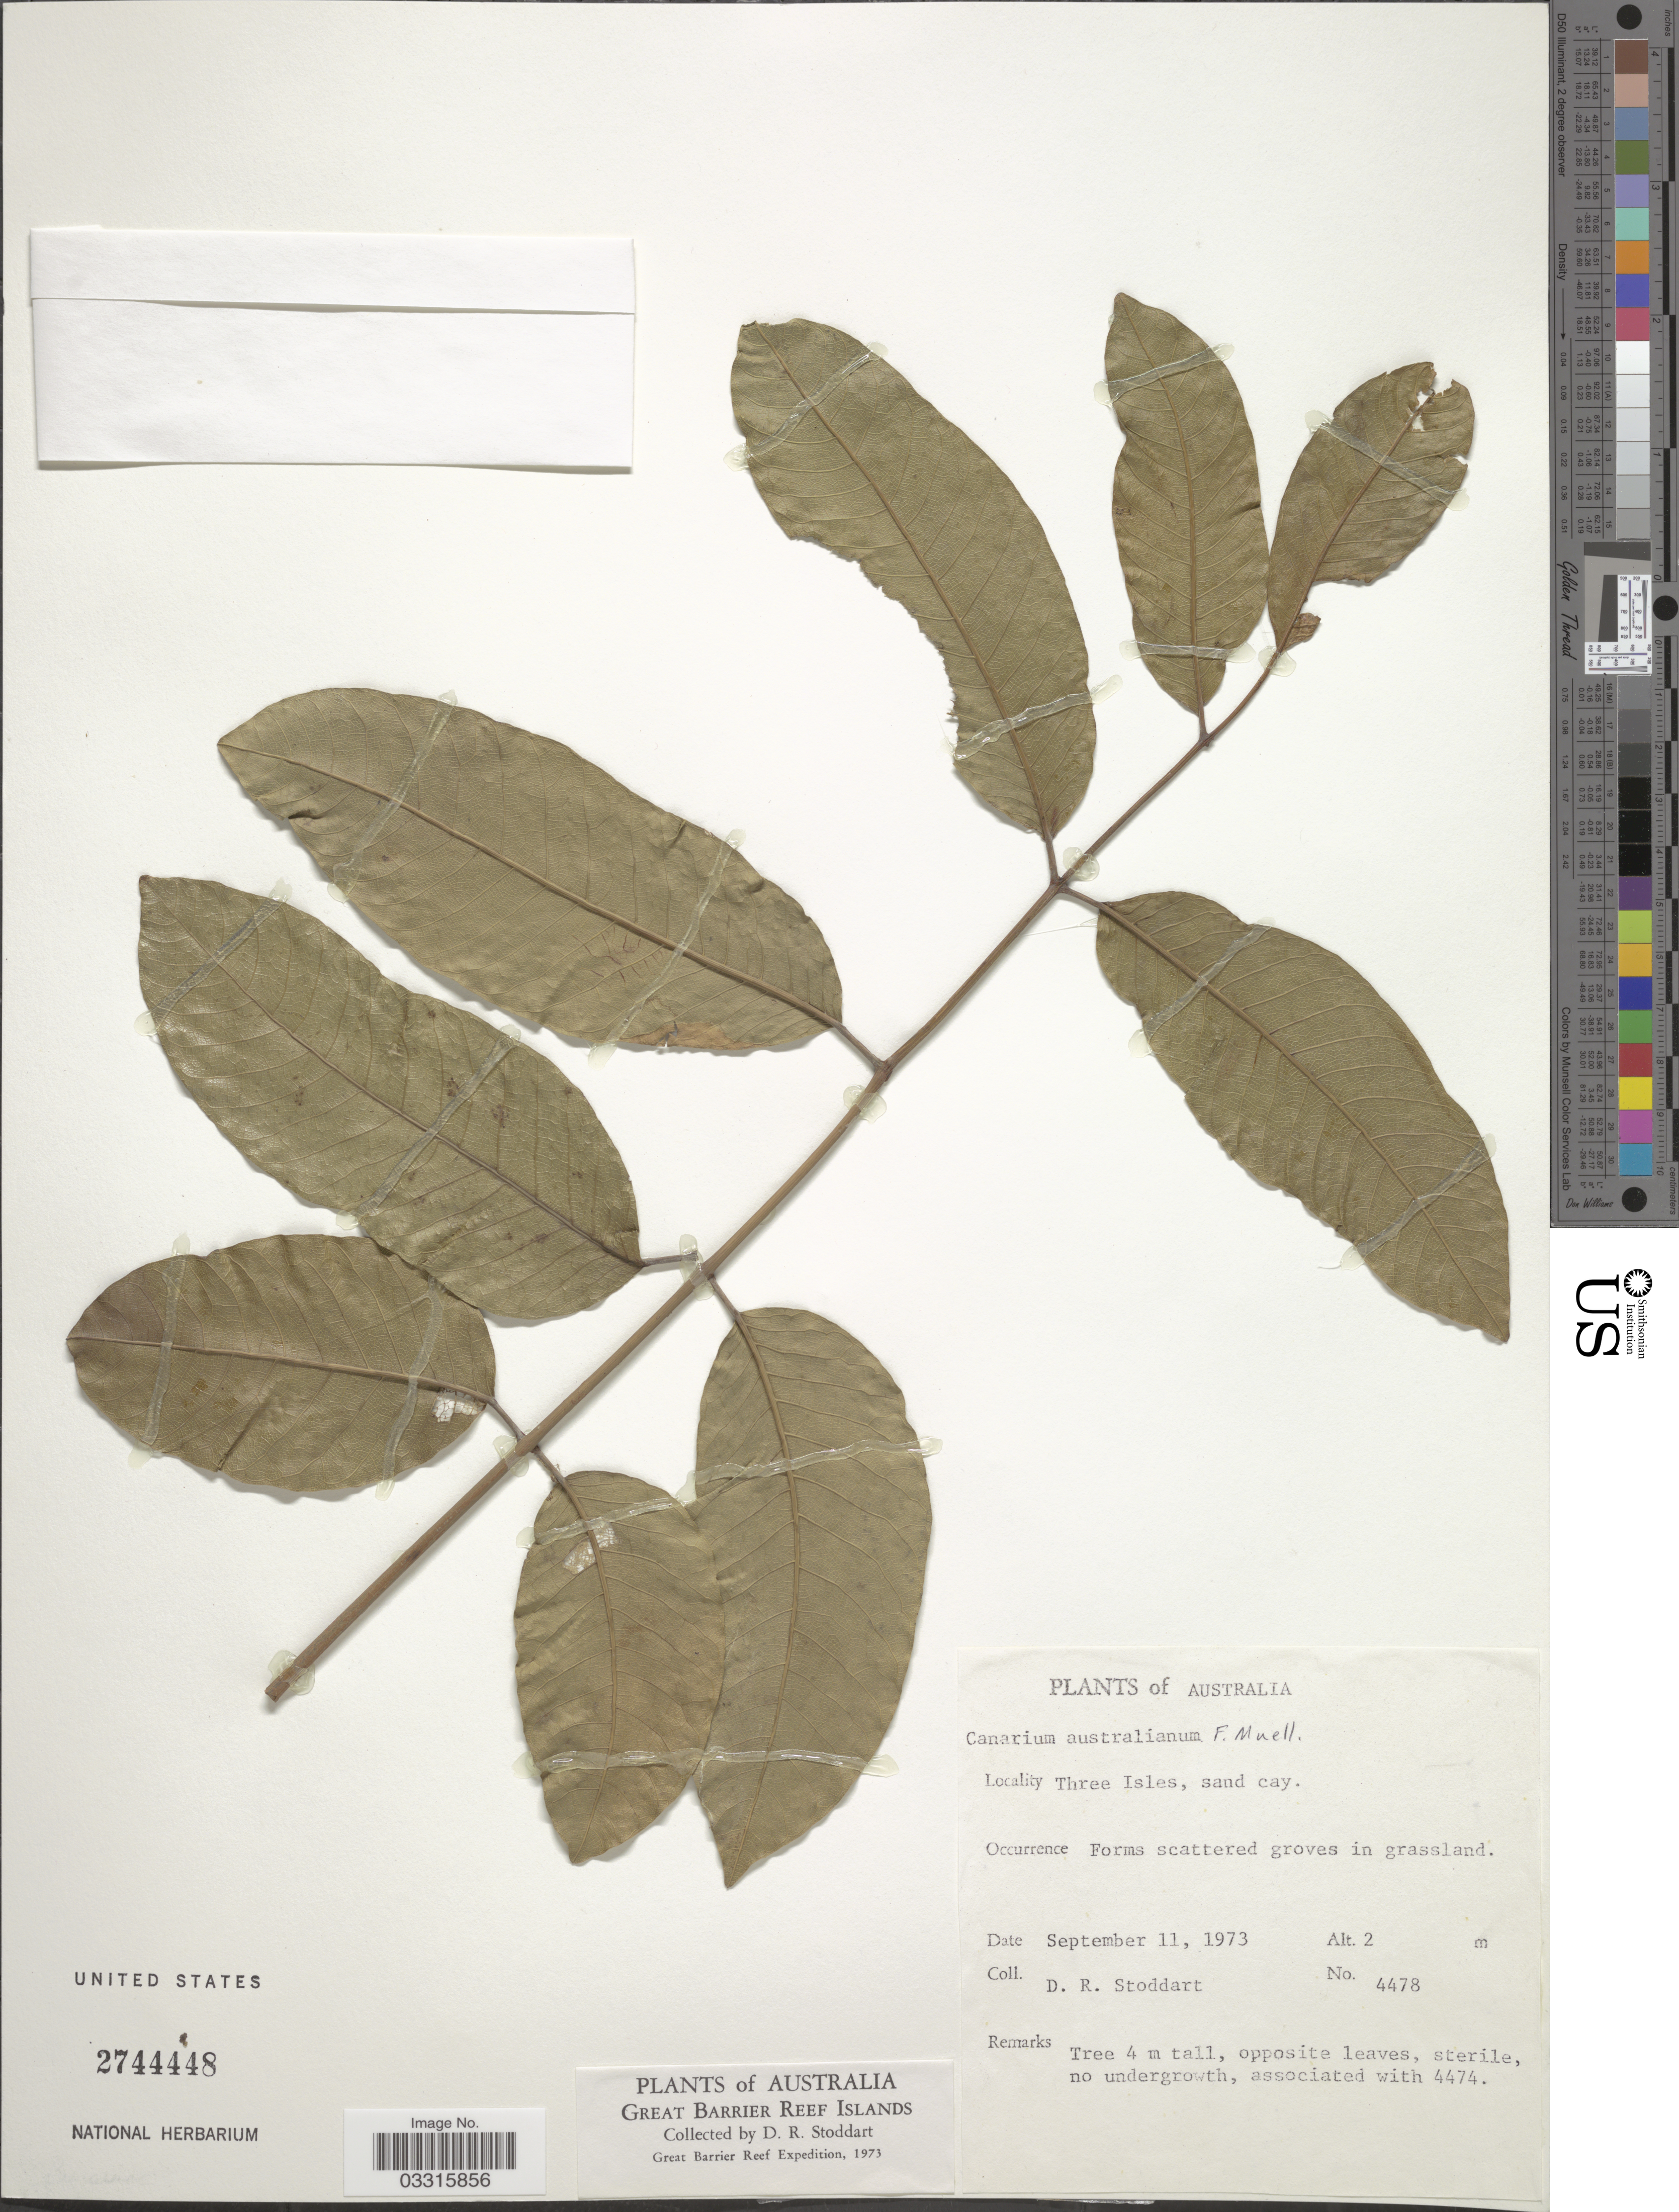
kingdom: Plantae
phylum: Tracheophyta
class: Magnoliopsida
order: Sapindales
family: Burseraceae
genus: Canarium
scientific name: Canarium australianum var. australianum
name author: F. Muell.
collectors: D. R. Stoddart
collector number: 4478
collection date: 1973-09-11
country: Australia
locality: Three Isles, sand cay.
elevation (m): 2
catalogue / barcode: US 2744448